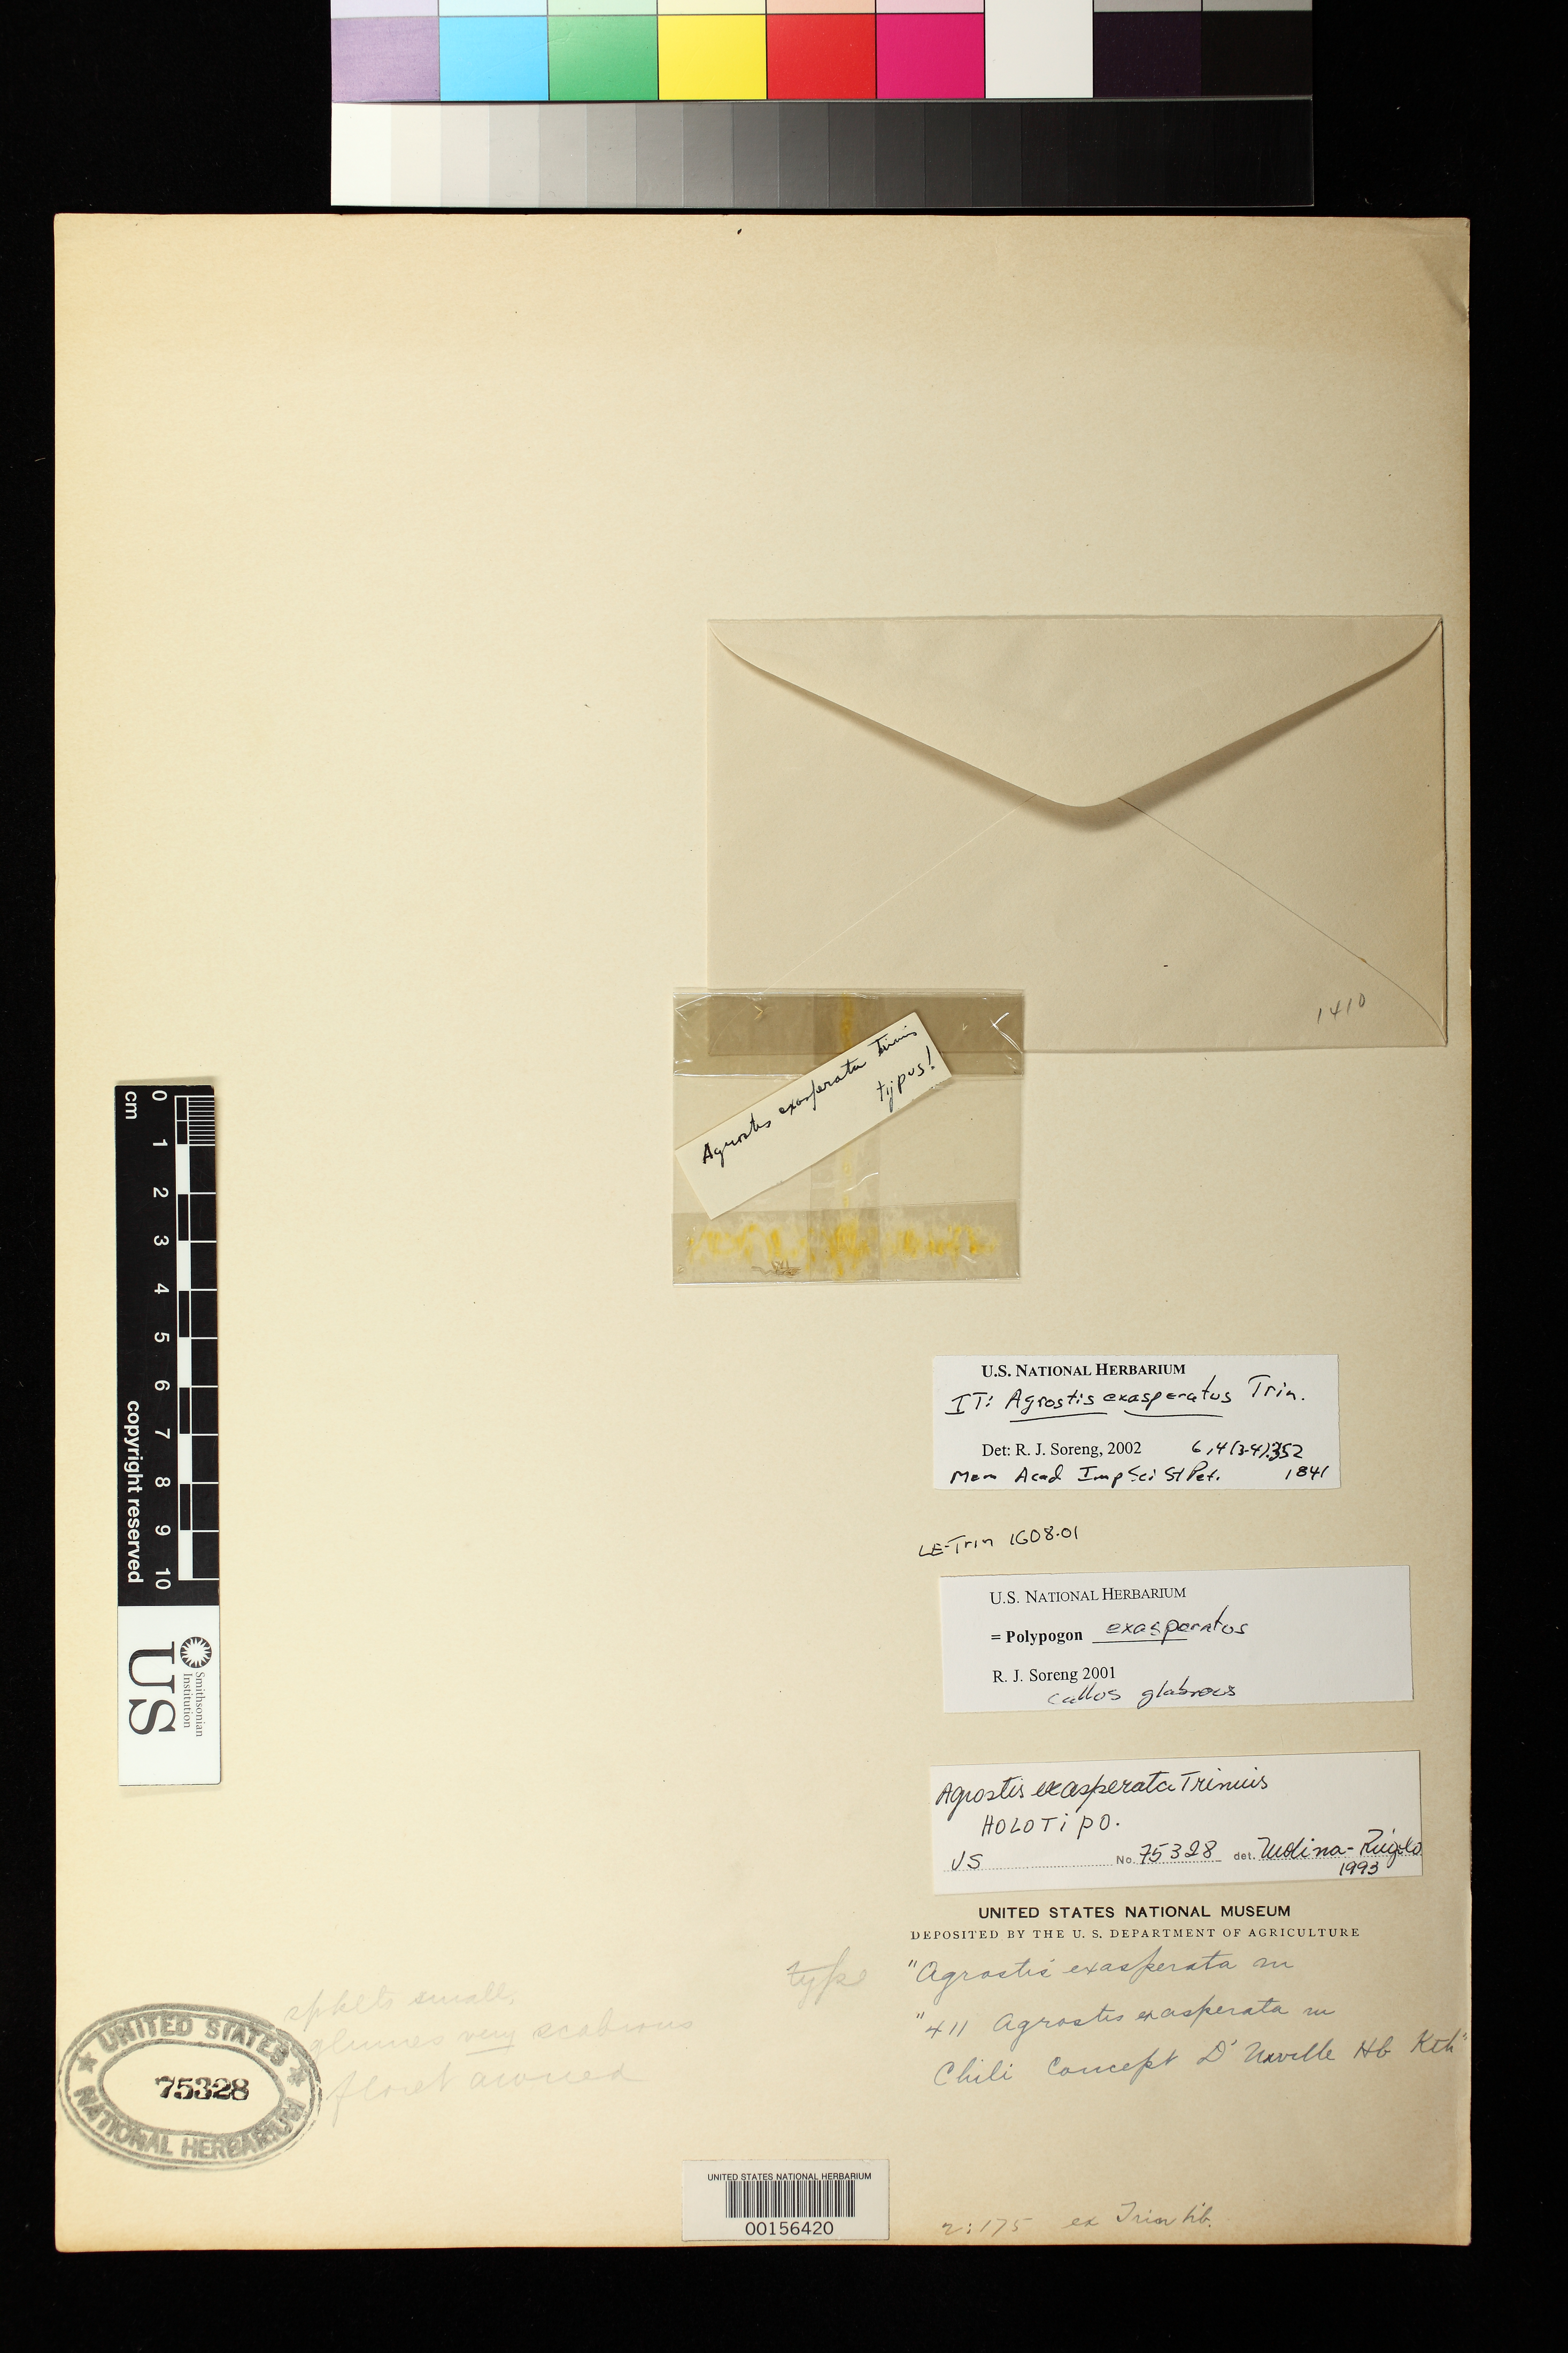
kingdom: Plantae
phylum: Tracheophyta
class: Liliopsida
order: Poales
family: Poaceae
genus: Agrostis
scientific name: Agrostis exasperata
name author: Trin.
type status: Type Fragment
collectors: J. d'Urville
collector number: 411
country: Chile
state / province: Bio-Bío (VIII)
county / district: Concepción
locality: Concepcion.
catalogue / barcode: US 75328